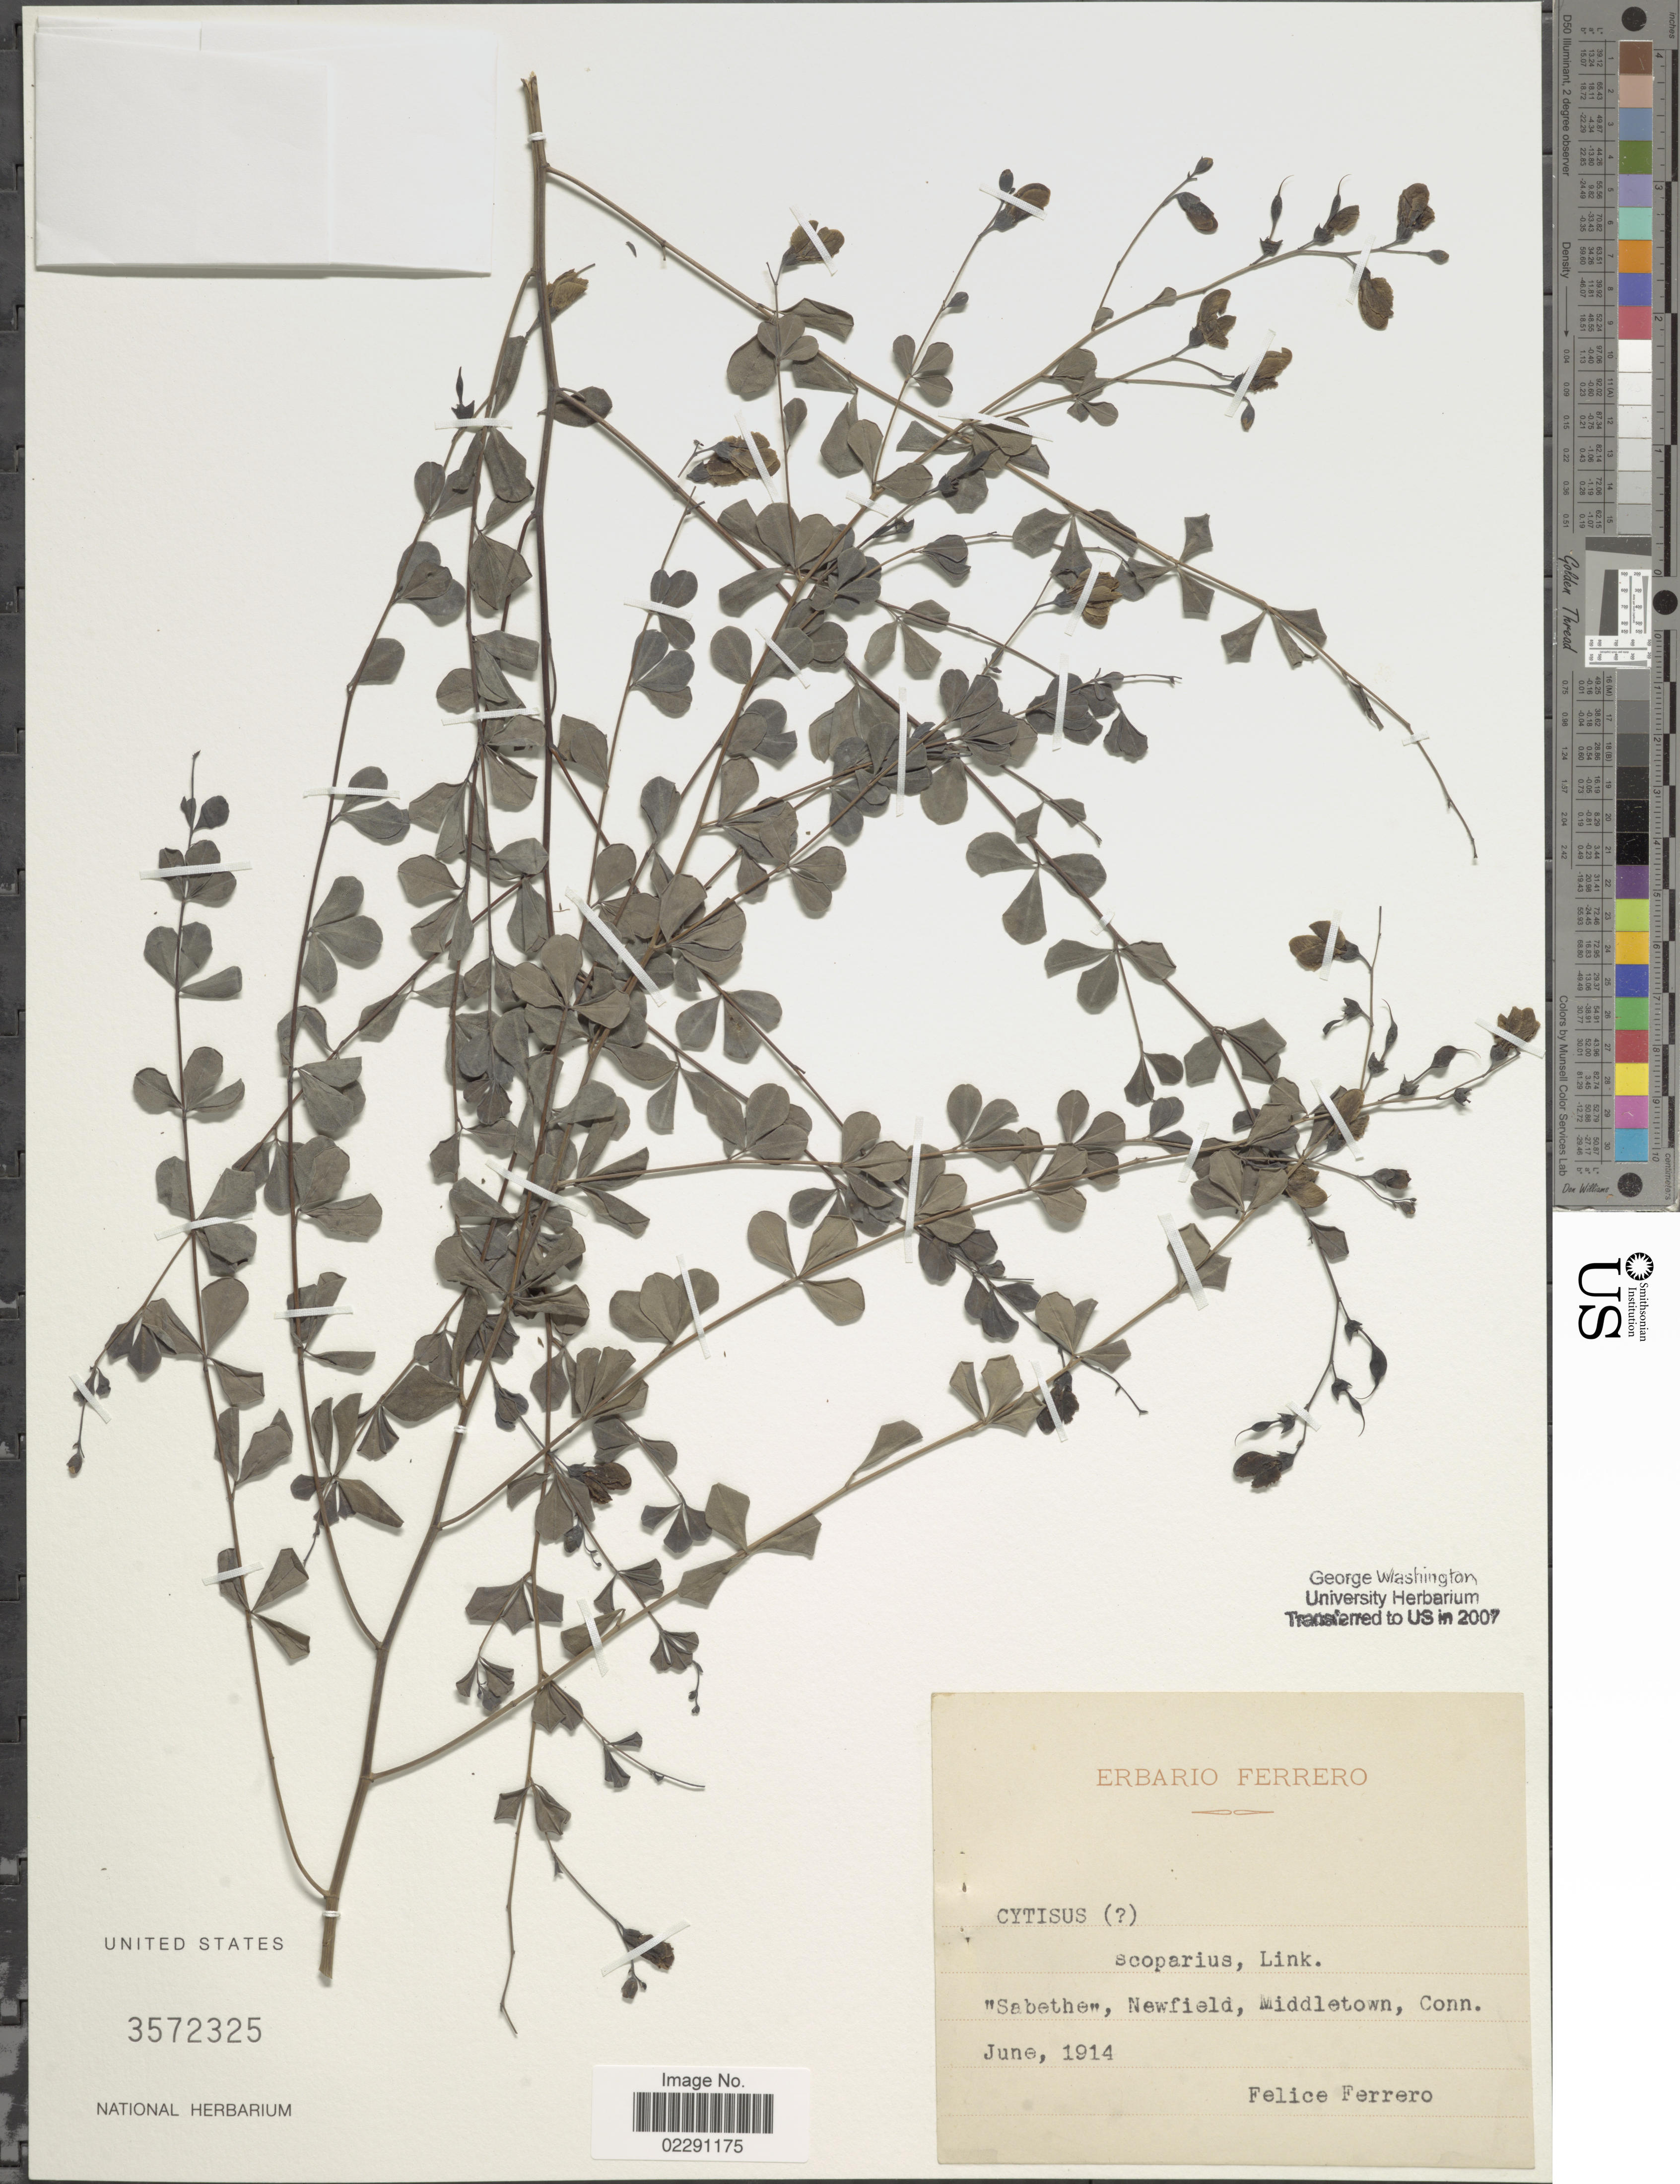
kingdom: Plantae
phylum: Tracheophyta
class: Magnoliopsida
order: Fabales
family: Fabaceae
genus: Cytisus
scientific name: Cytisus scoparius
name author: (L.) Link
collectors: F. Ferrero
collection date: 1914-06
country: United States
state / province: Connecticut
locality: Sabethe, Newfield, Middletown, Conn.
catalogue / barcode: US 3572325